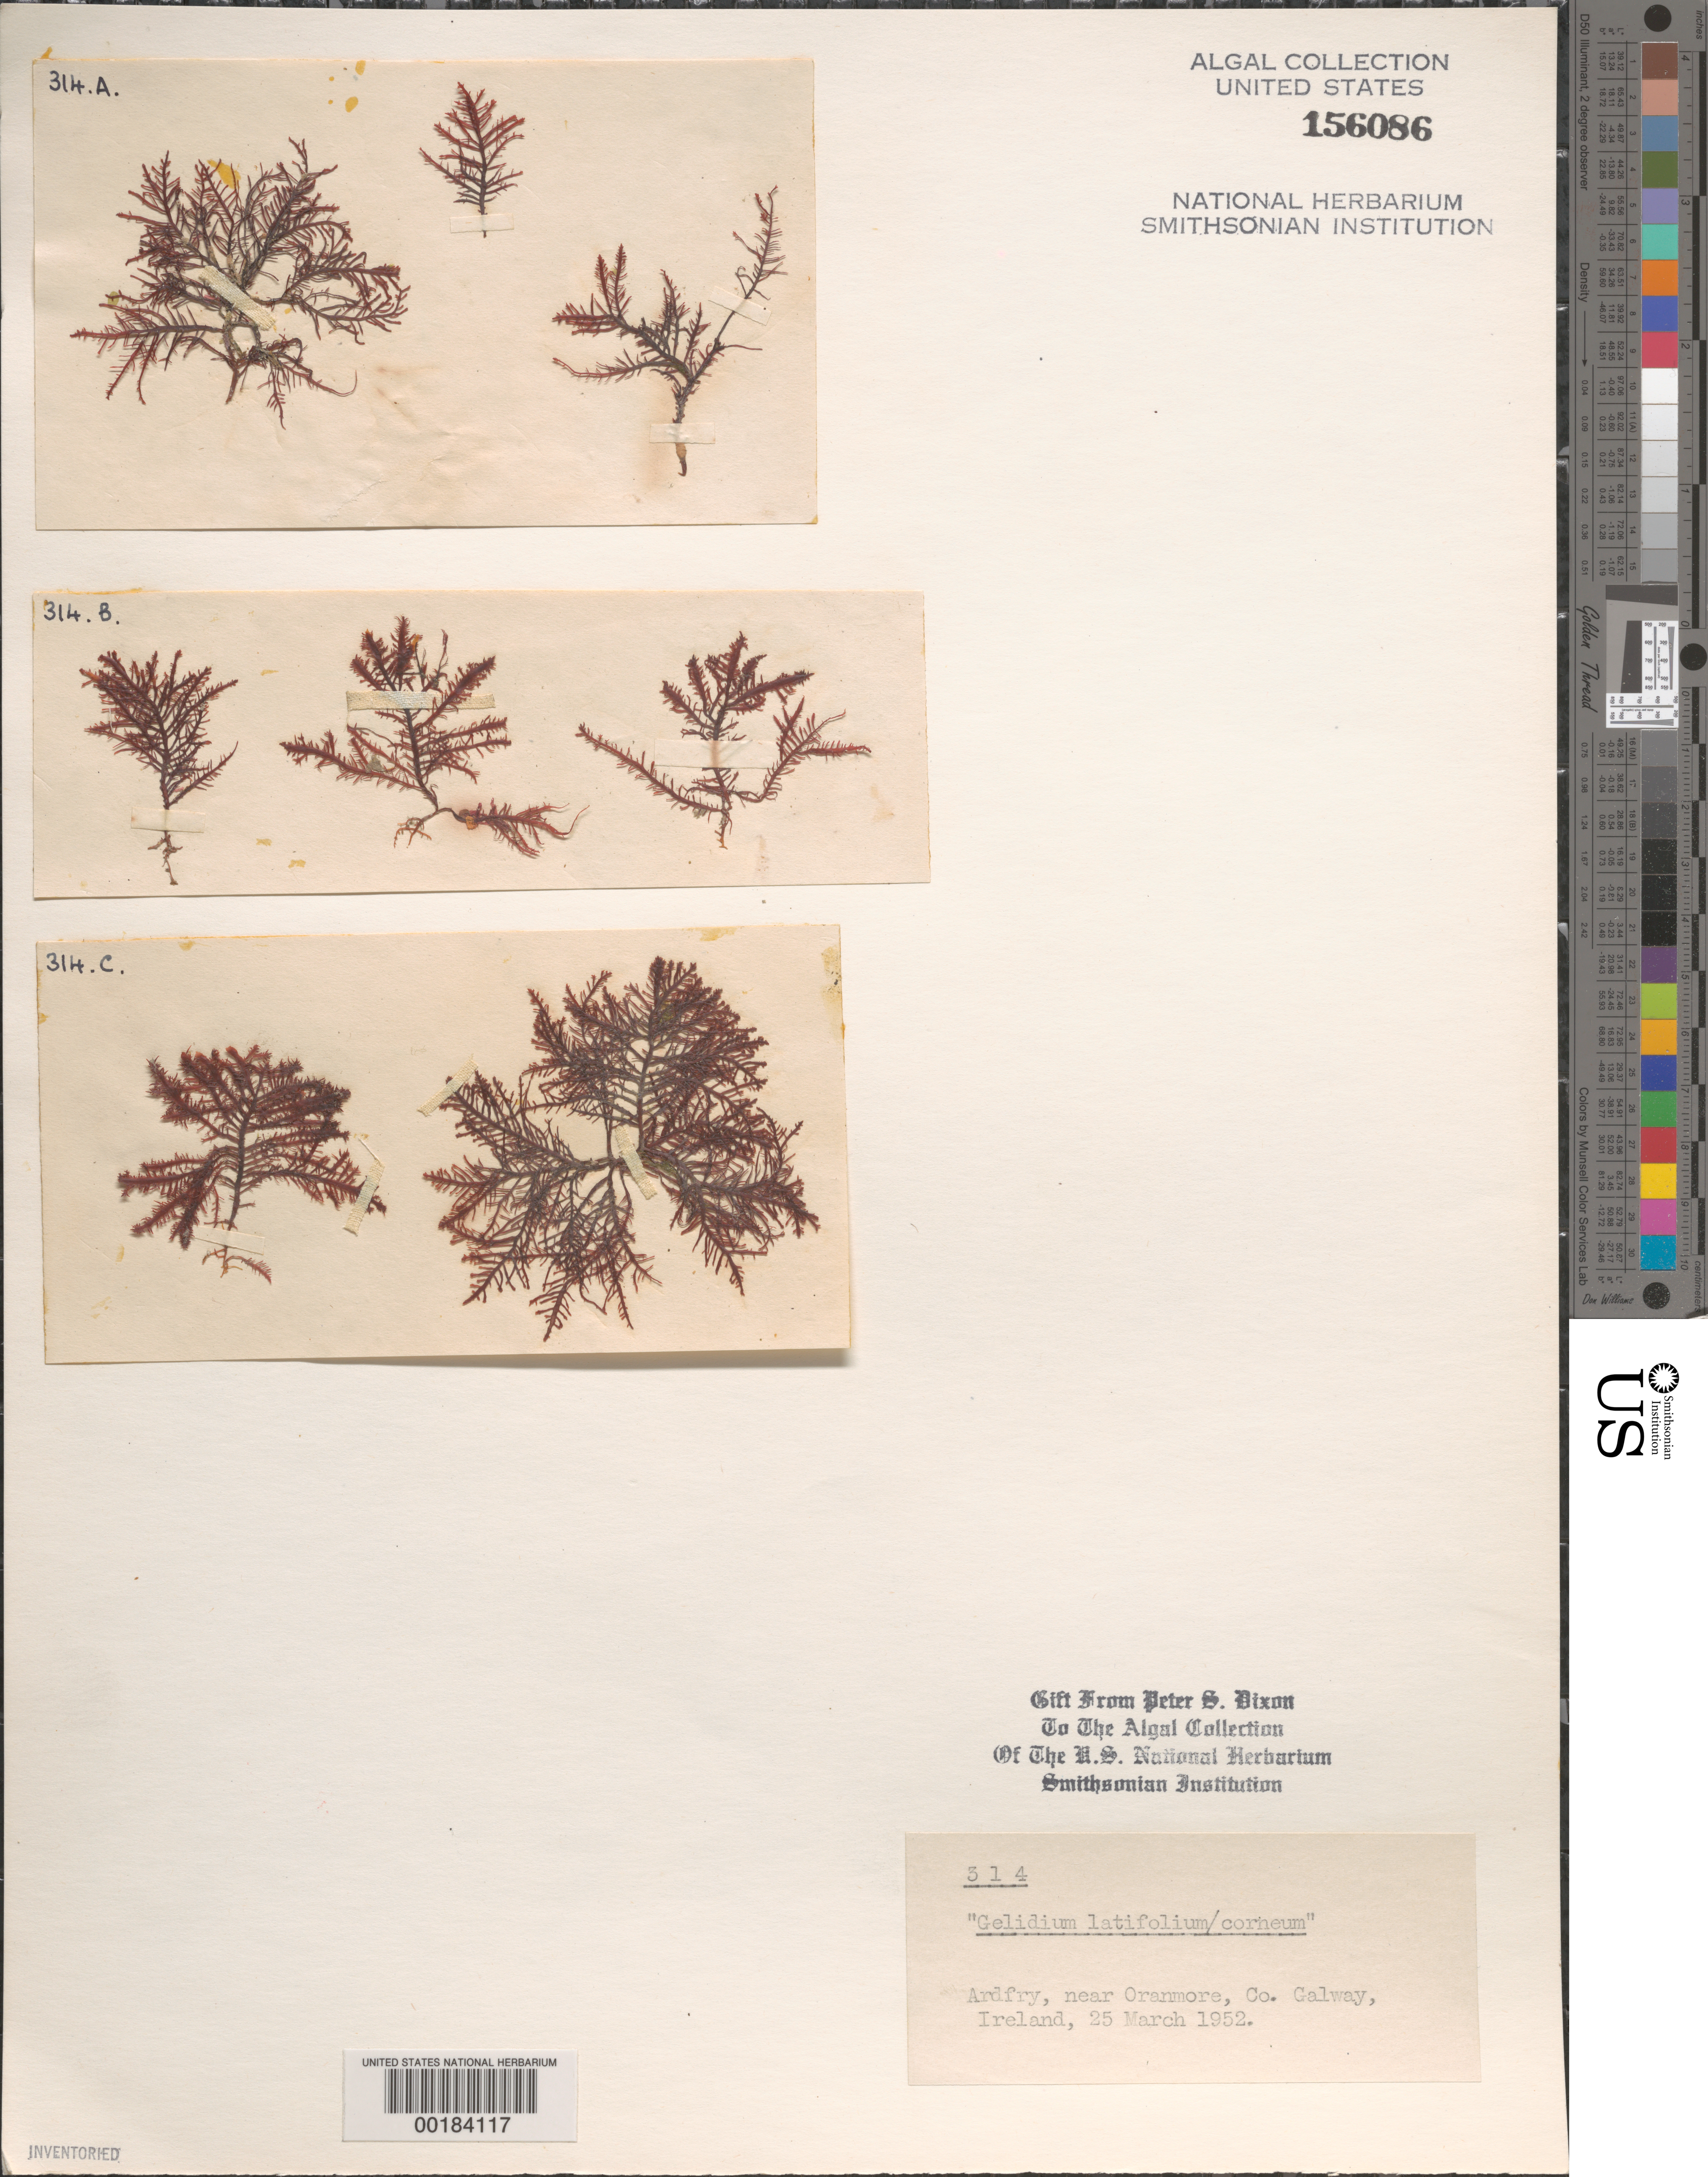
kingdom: Plantae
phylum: Rhodophyta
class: Florideophyceae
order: Gelidiales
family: Gelidiaceae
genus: Gelidium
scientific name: Gelidium spinosum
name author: (S.G. Gmel.) P.C. Silva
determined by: Algae name updating Project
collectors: P. S. Dixon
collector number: PSD 314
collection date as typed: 25 Mar 1952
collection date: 1952-03-25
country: Ireland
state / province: Connaught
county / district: Galway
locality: Ardfry, near Oranmore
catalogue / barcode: US 156086